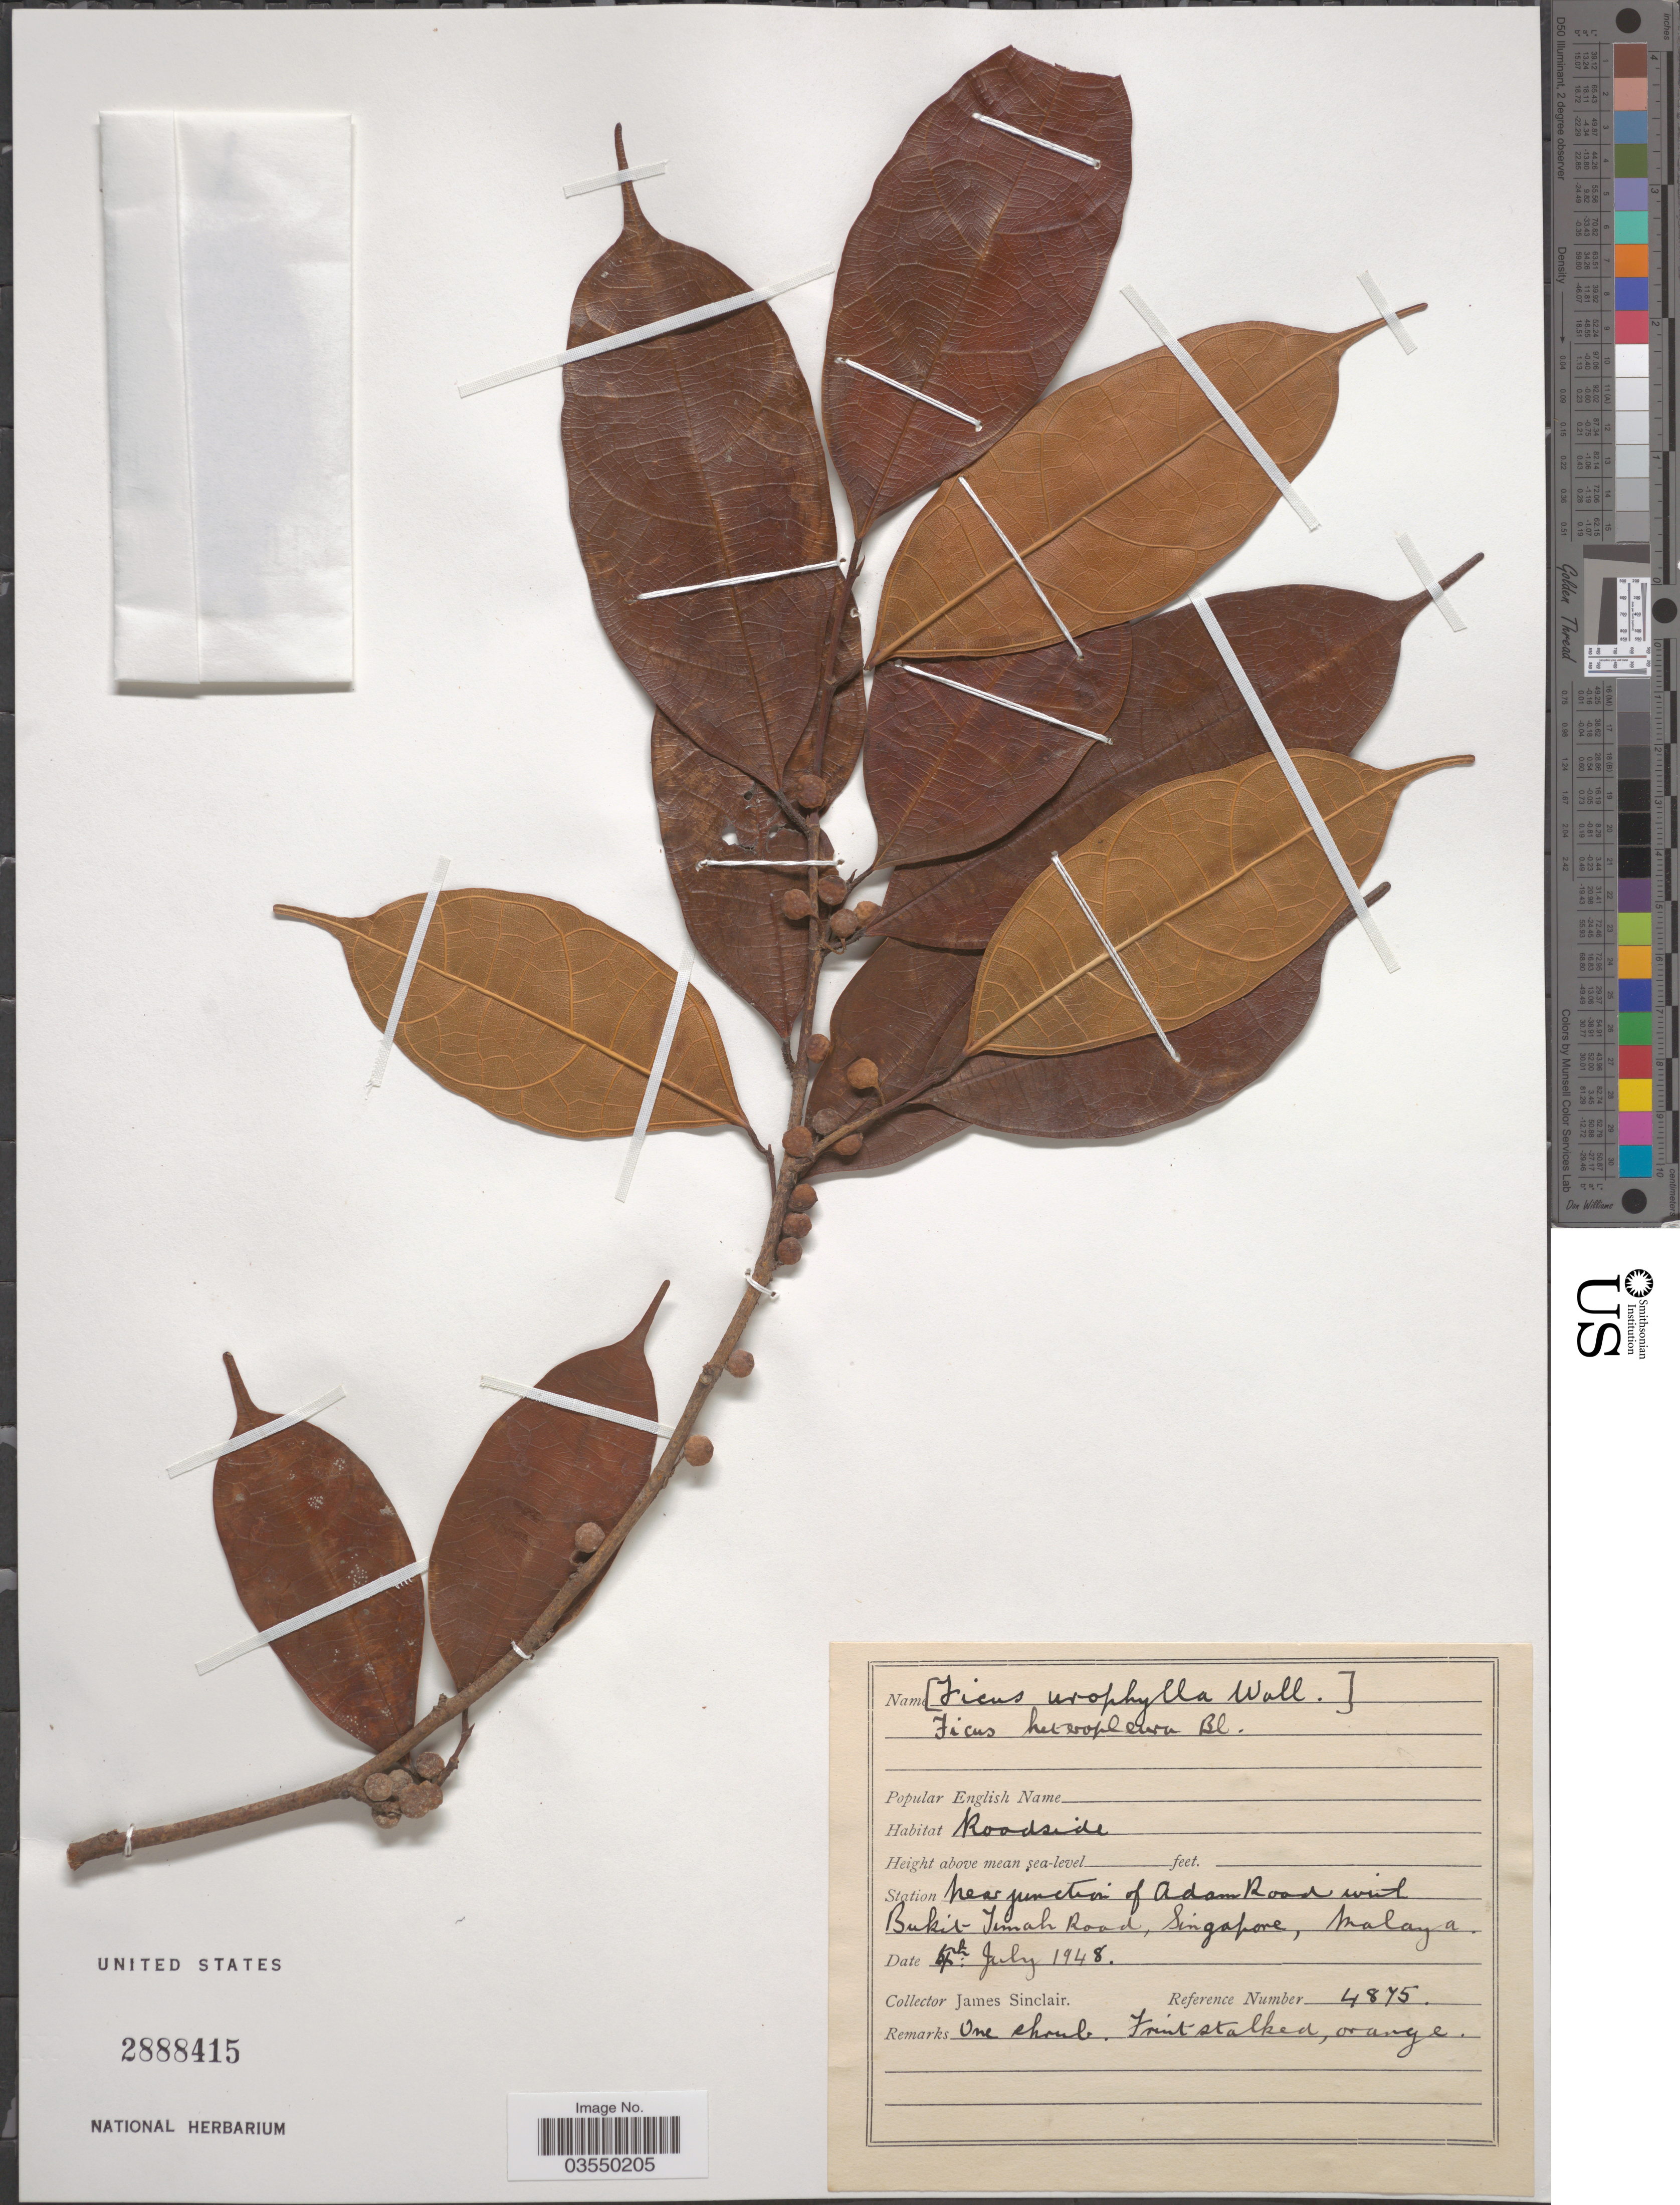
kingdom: Plantae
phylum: Tracheophyta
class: Magnoliopsida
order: Rosales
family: Moraceae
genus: Ficus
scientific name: Ficus heteropleura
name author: Blume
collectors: J. Sinclair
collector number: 4875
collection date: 1948-07-04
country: Singapore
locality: Station Near junction of Adam Road with Bukit Timah Road, Malaya.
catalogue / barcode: US 2888415